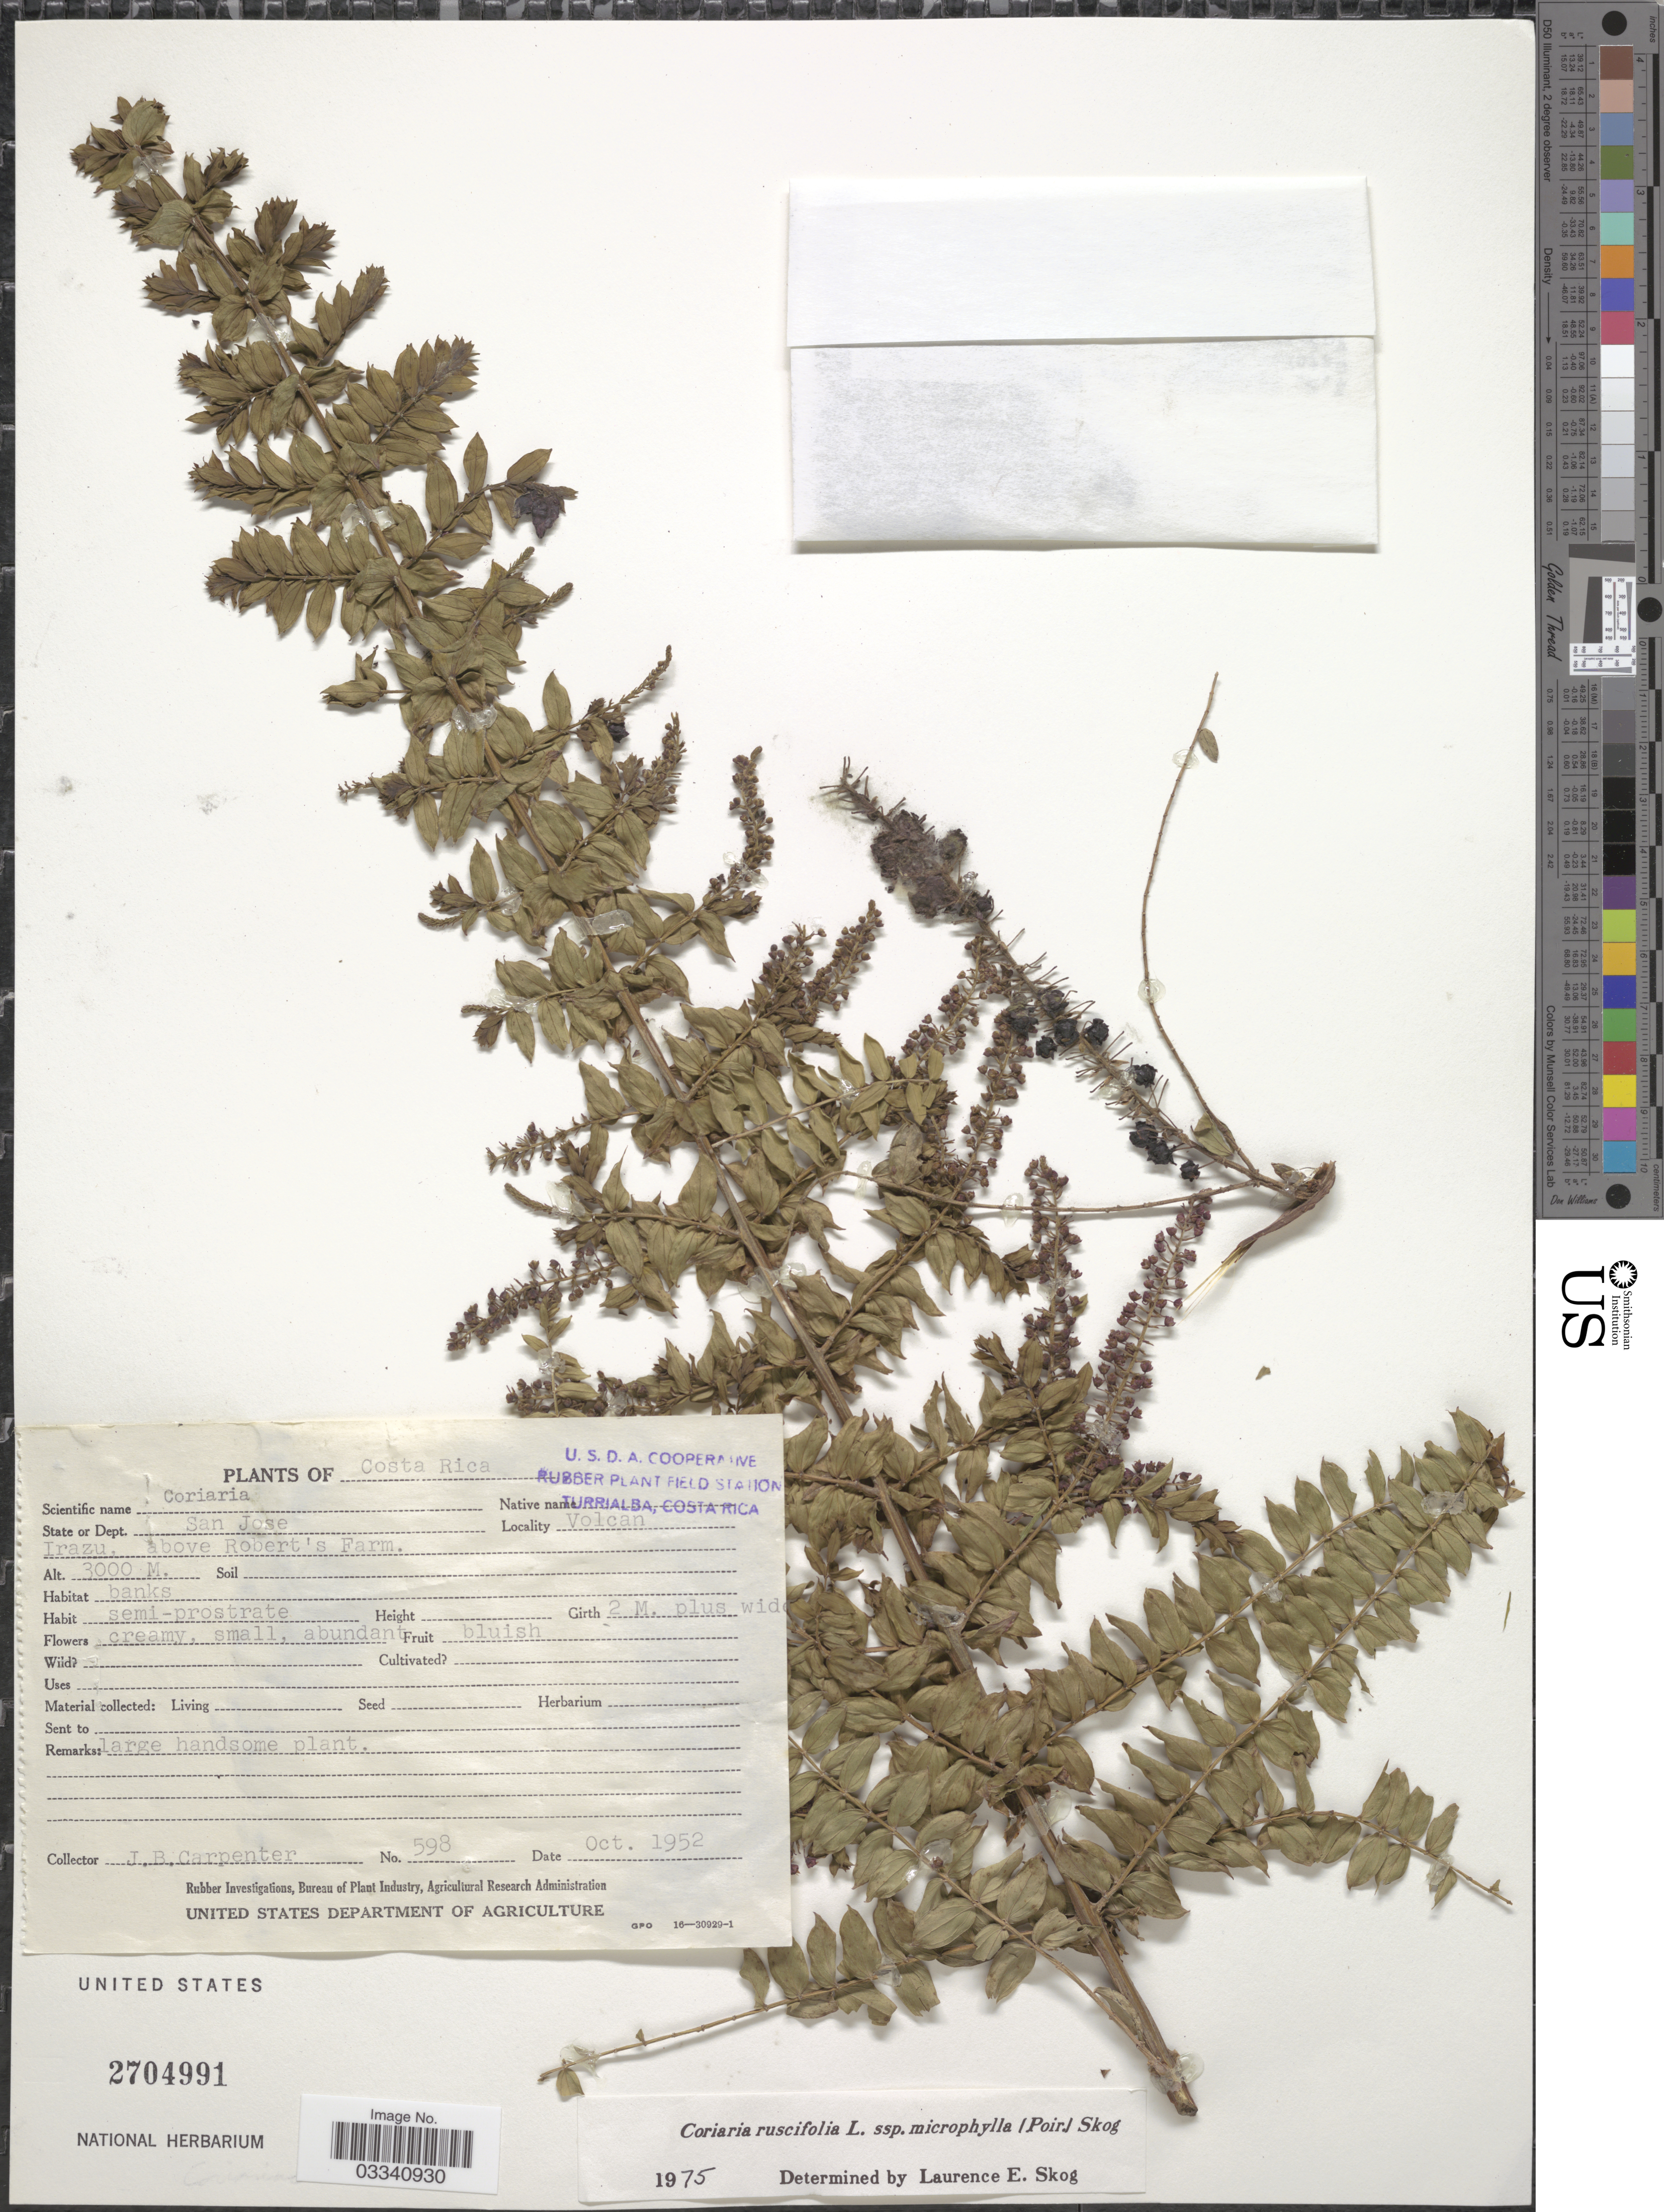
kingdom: Plantae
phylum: Tracheophyta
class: Magnoliopsida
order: Cucurbitales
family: Coriariaceae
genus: Coriaria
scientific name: Coriaria ruscifolia subsp. microphylla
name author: (Poir.) L.E. Skog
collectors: J. Carpenter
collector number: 598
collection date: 1952-10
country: Costa Rica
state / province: San José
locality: Sate or Dept. San Jose, Volcan Irazu, above Robert's Farm.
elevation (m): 3000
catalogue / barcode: US 2704991